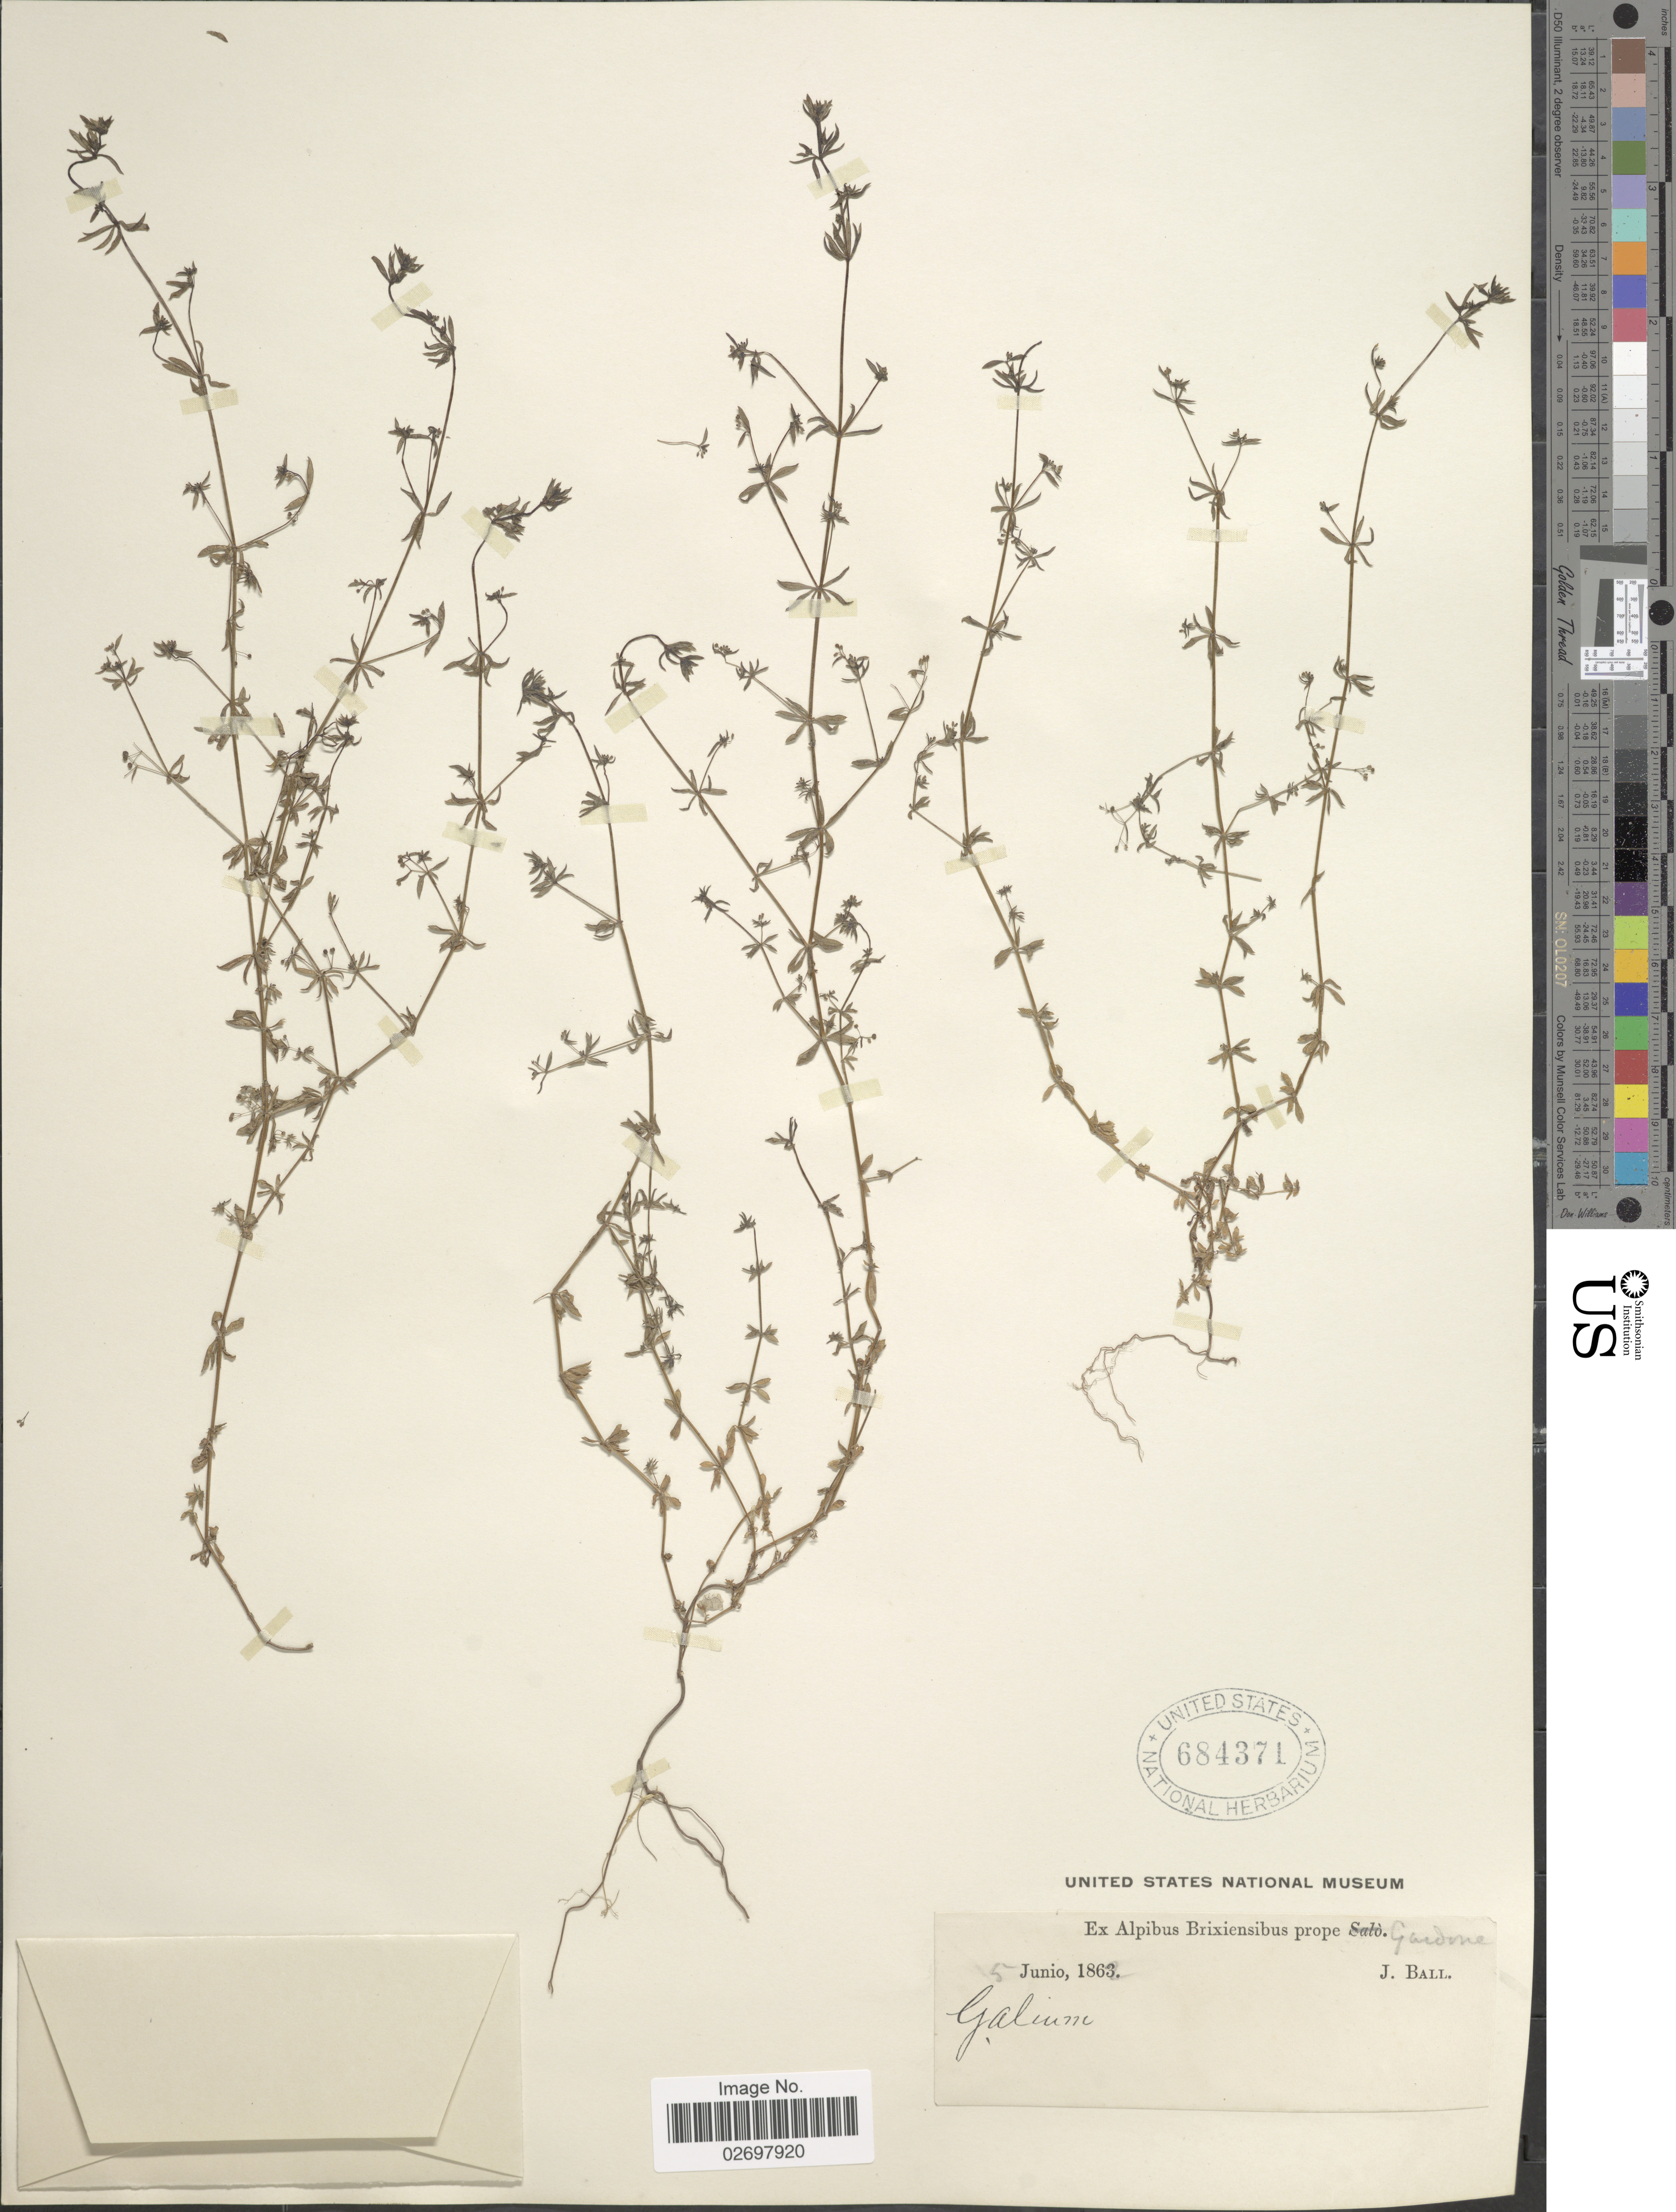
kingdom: Plantae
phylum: Tracheophyta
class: Magnoliopsida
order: Gentianales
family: Rubiaceae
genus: Galium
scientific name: Galium sp.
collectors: J. Ball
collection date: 1863-06-05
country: Italy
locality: Ex Alpibus Brixiensibus prope Gardone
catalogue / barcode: US 684371